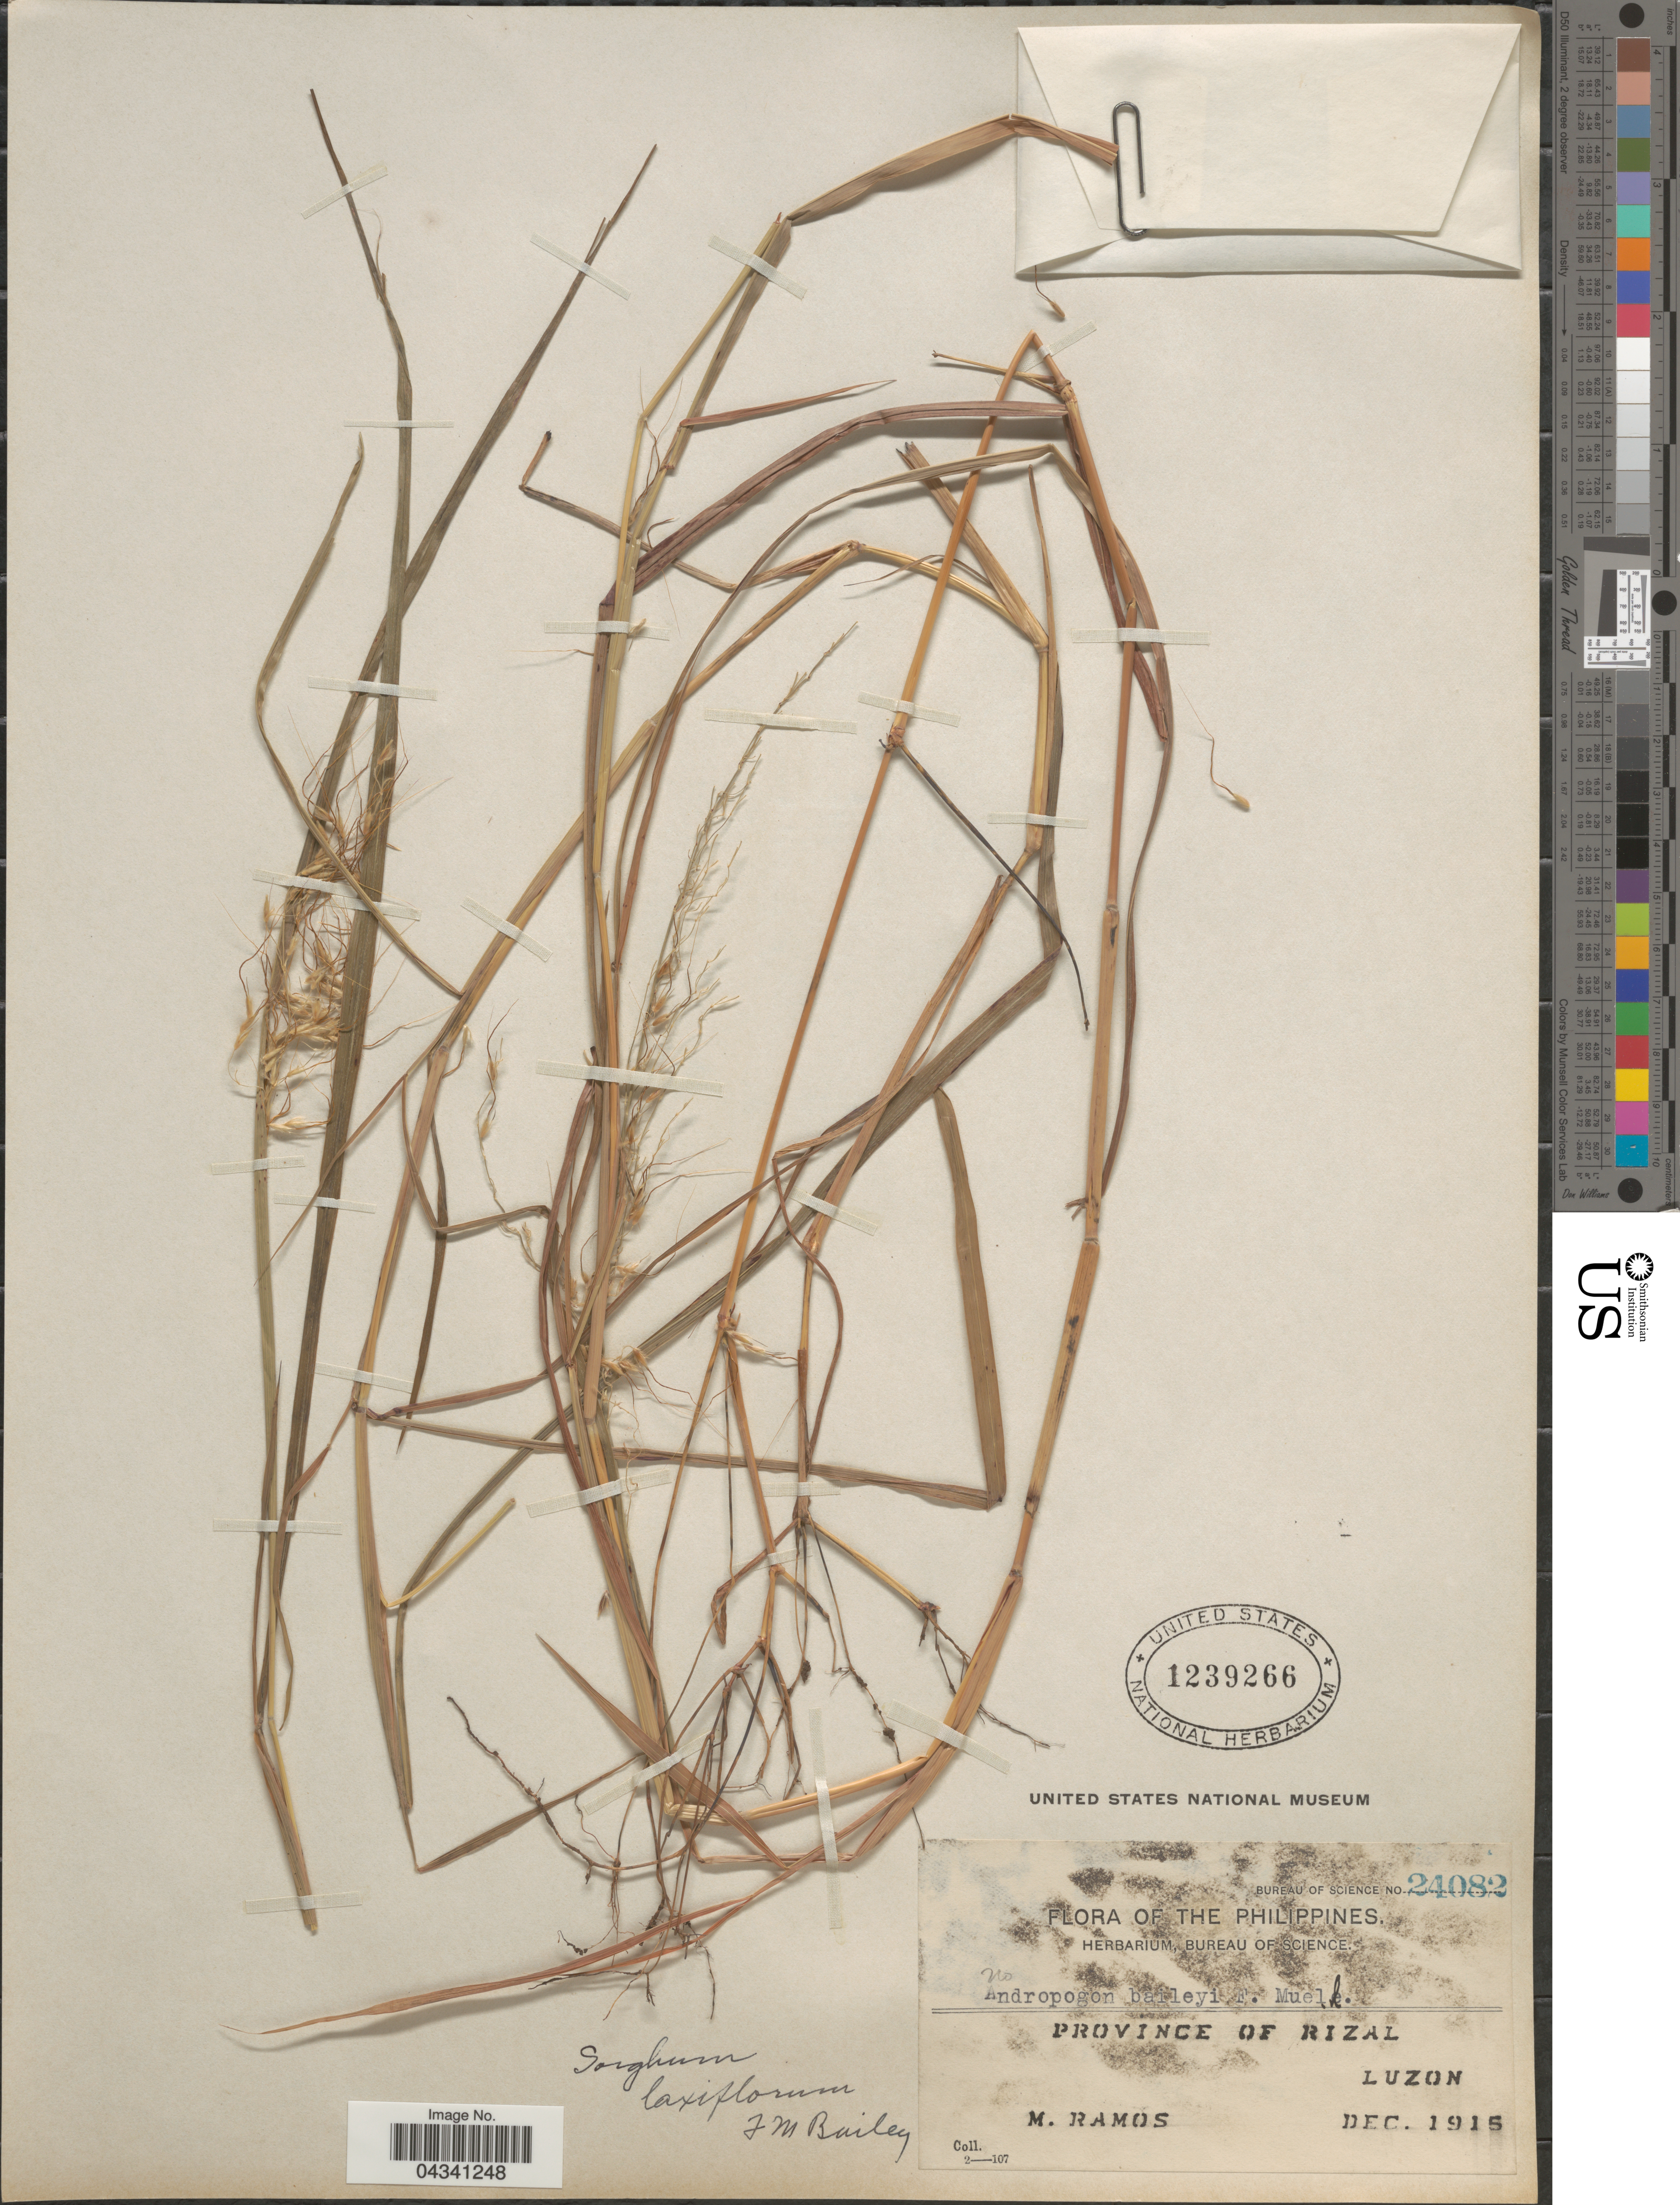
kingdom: Plantae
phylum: Tracheophyta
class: Liliopsida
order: Poales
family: Poaceae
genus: Sorghum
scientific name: Sorghum laxiflorum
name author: F.M. Bailey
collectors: M. Ramos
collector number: Bureau of Science 24082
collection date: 1915-12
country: Philippines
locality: Province of Rizal. Luzon.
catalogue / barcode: US 1239266